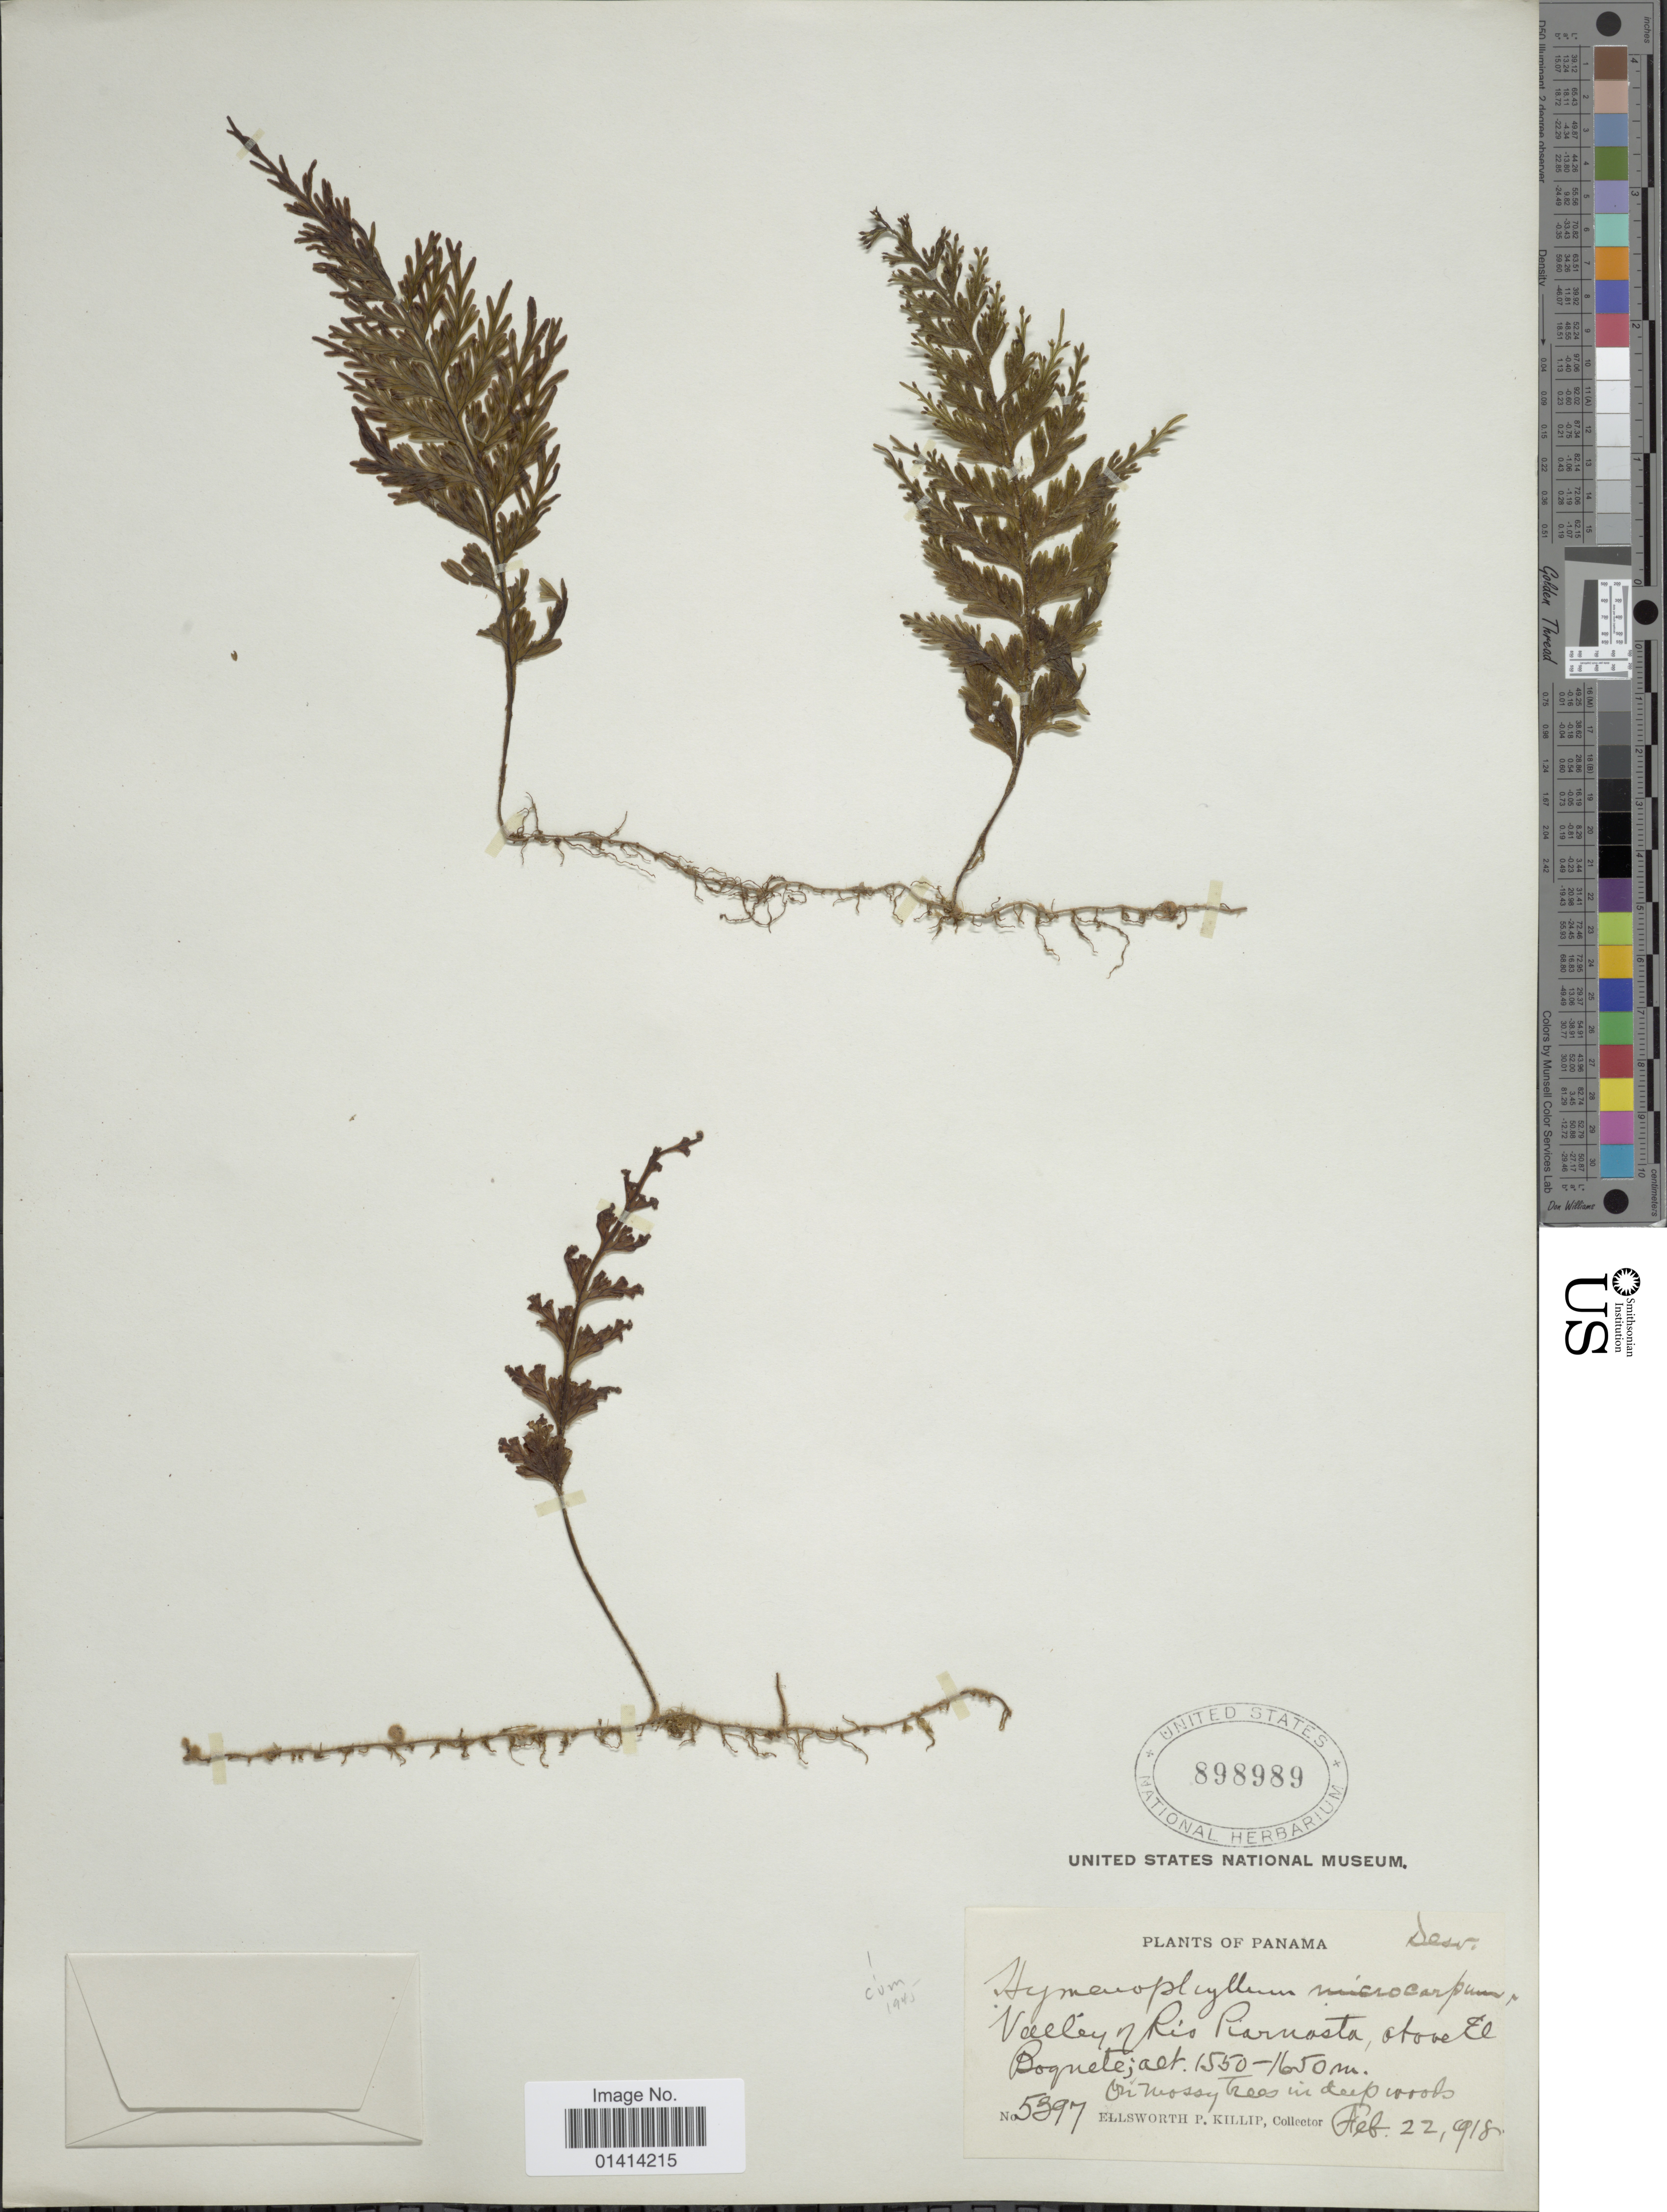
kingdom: Plantae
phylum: Tracheophyta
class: Polypodiopsida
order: Hymenophyllales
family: Hymenophyllaceae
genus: Hymenophyllum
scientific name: Hymenophyllum microcarpum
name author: (Desv.) Lellinger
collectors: E. P. Killip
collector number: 5397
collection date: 1918-02-22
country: Panama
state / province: Chiriqui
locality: Valley of Rio Piarnasta, above El Boquete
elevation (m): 1550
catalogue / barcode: US 898989